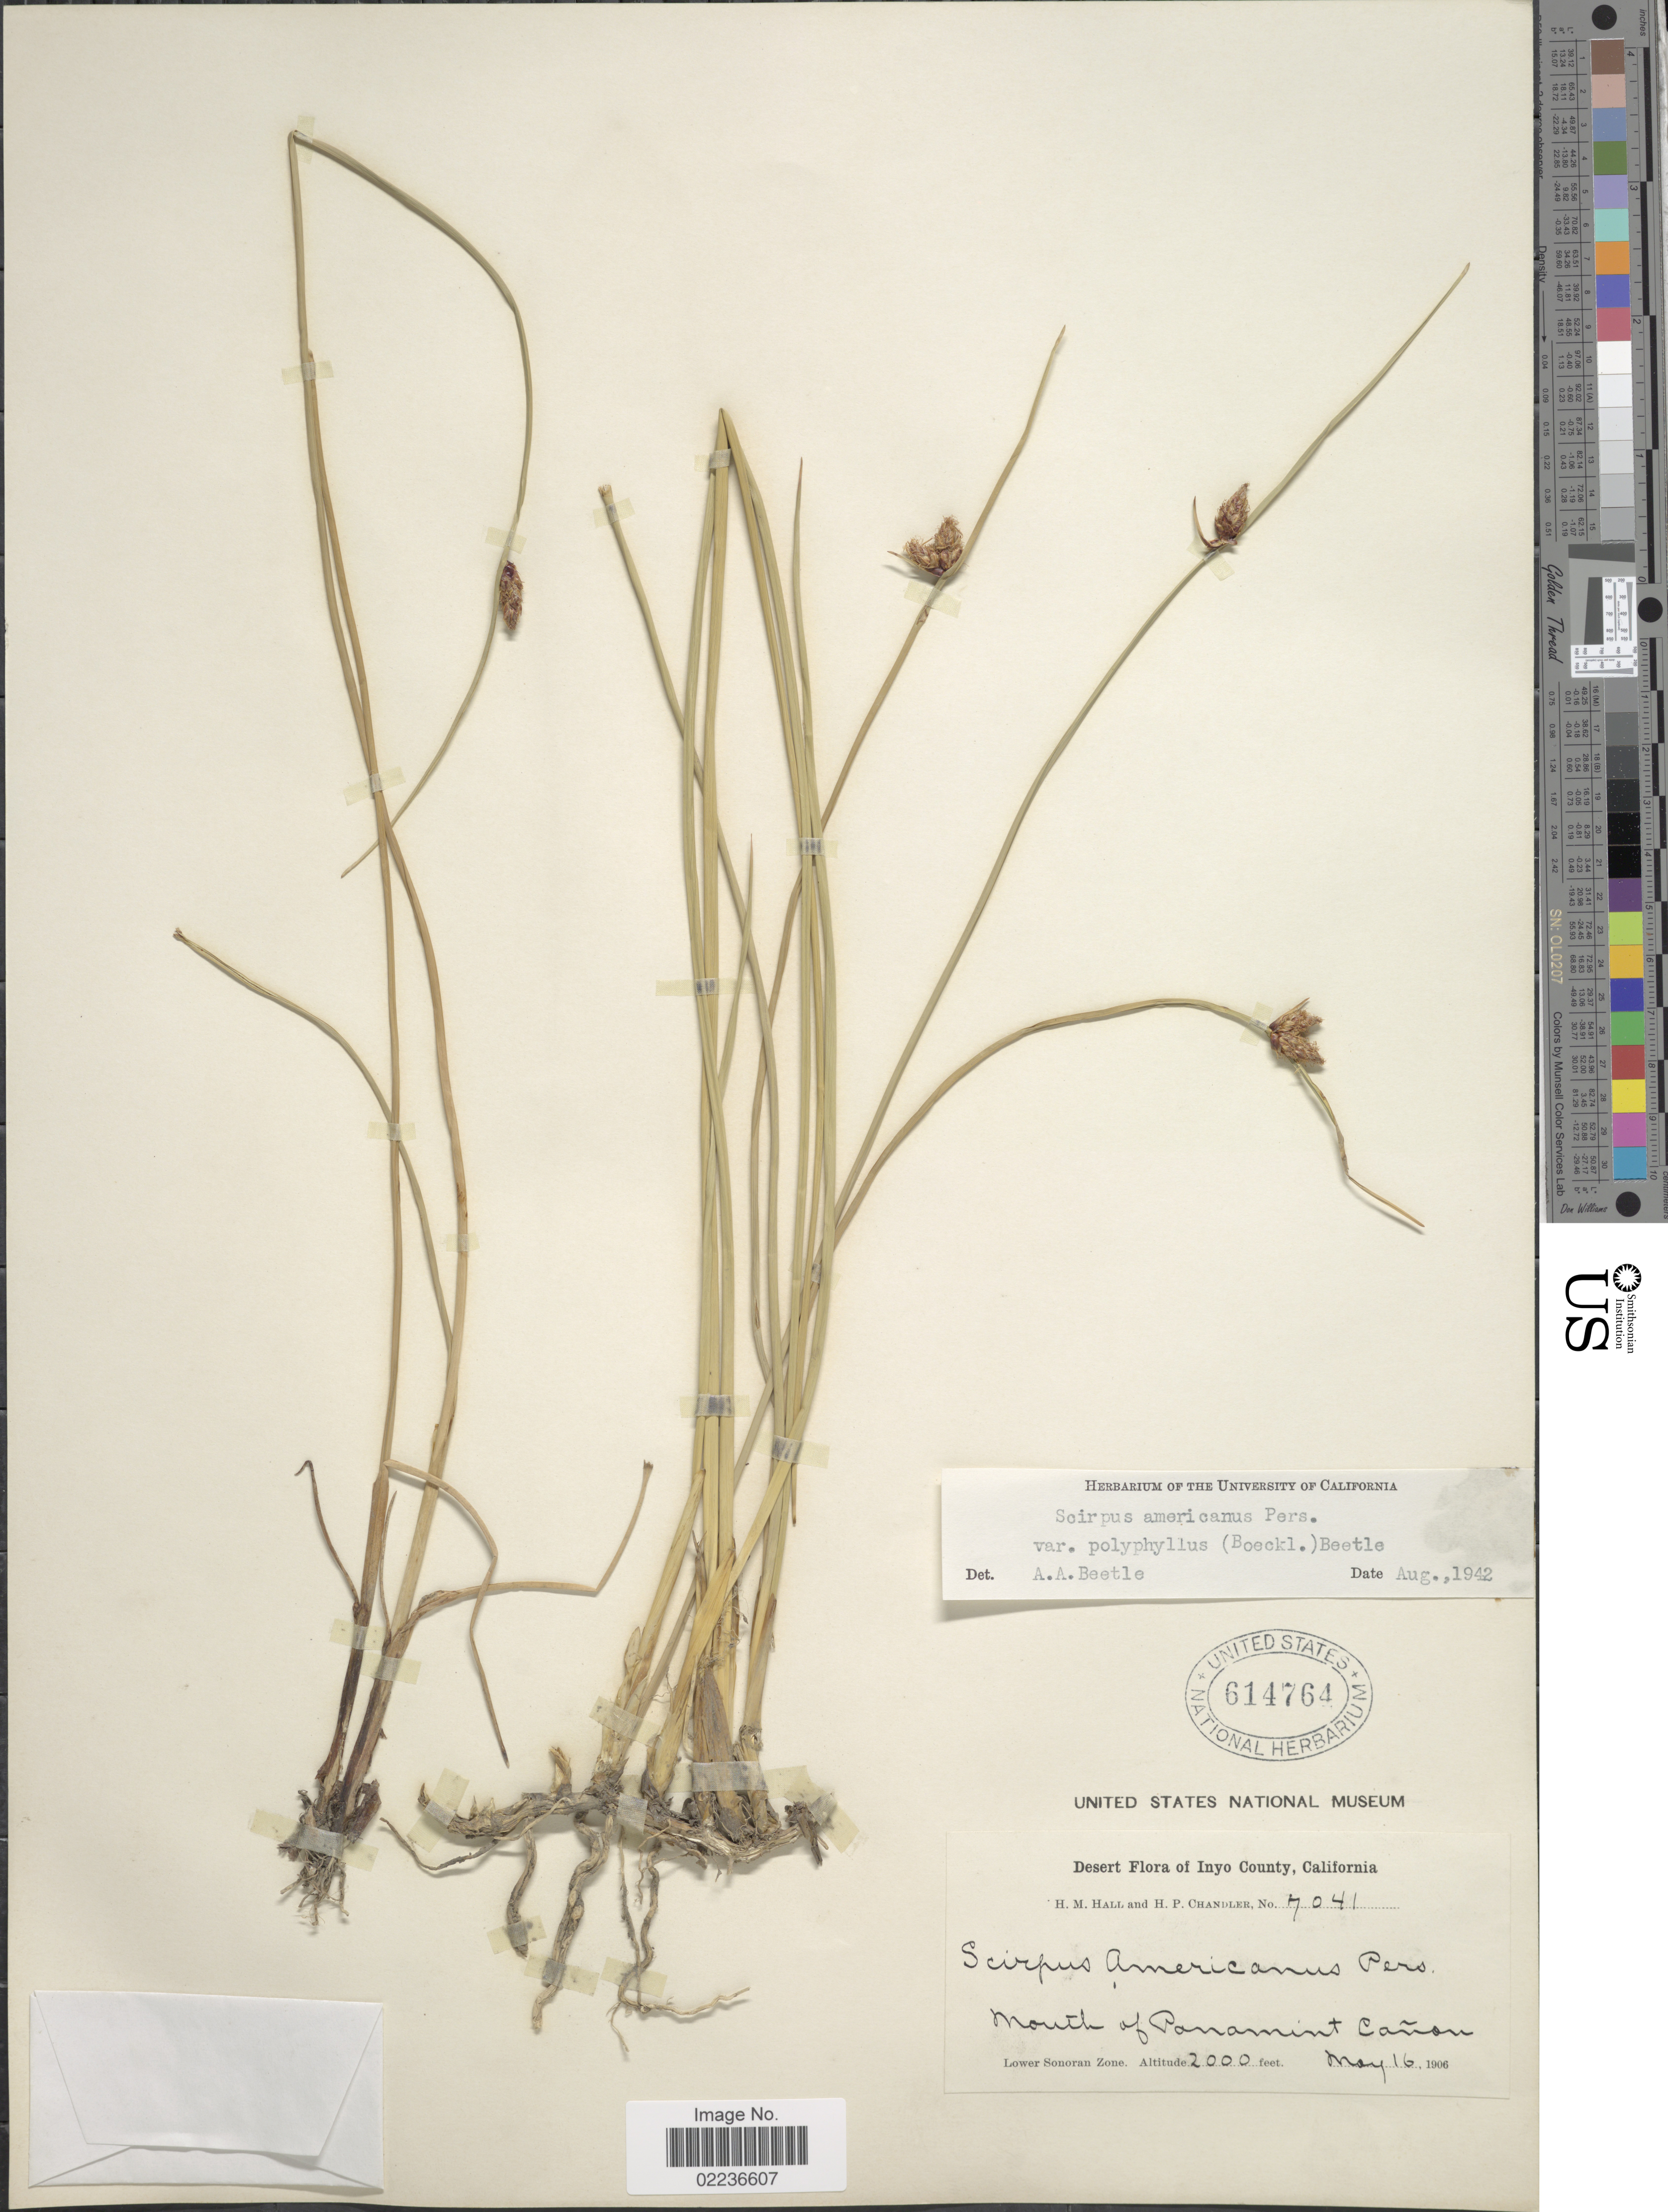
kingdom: Plantae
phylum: Tracheophyta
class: Liliopsida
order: Poales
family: Cyperaceae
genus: Schoenoplectus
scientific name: Schoenoplectus pungens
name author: (Vahl) Palla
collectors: H. M. Hall & H. Chandler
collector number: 7041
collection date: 1906-05-16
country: United States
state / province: California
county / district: Inyo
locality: Desert of Inyo County, mouth of Panamint Canon, Lower Zonoran Zone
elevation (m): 610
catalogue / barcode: US 614764